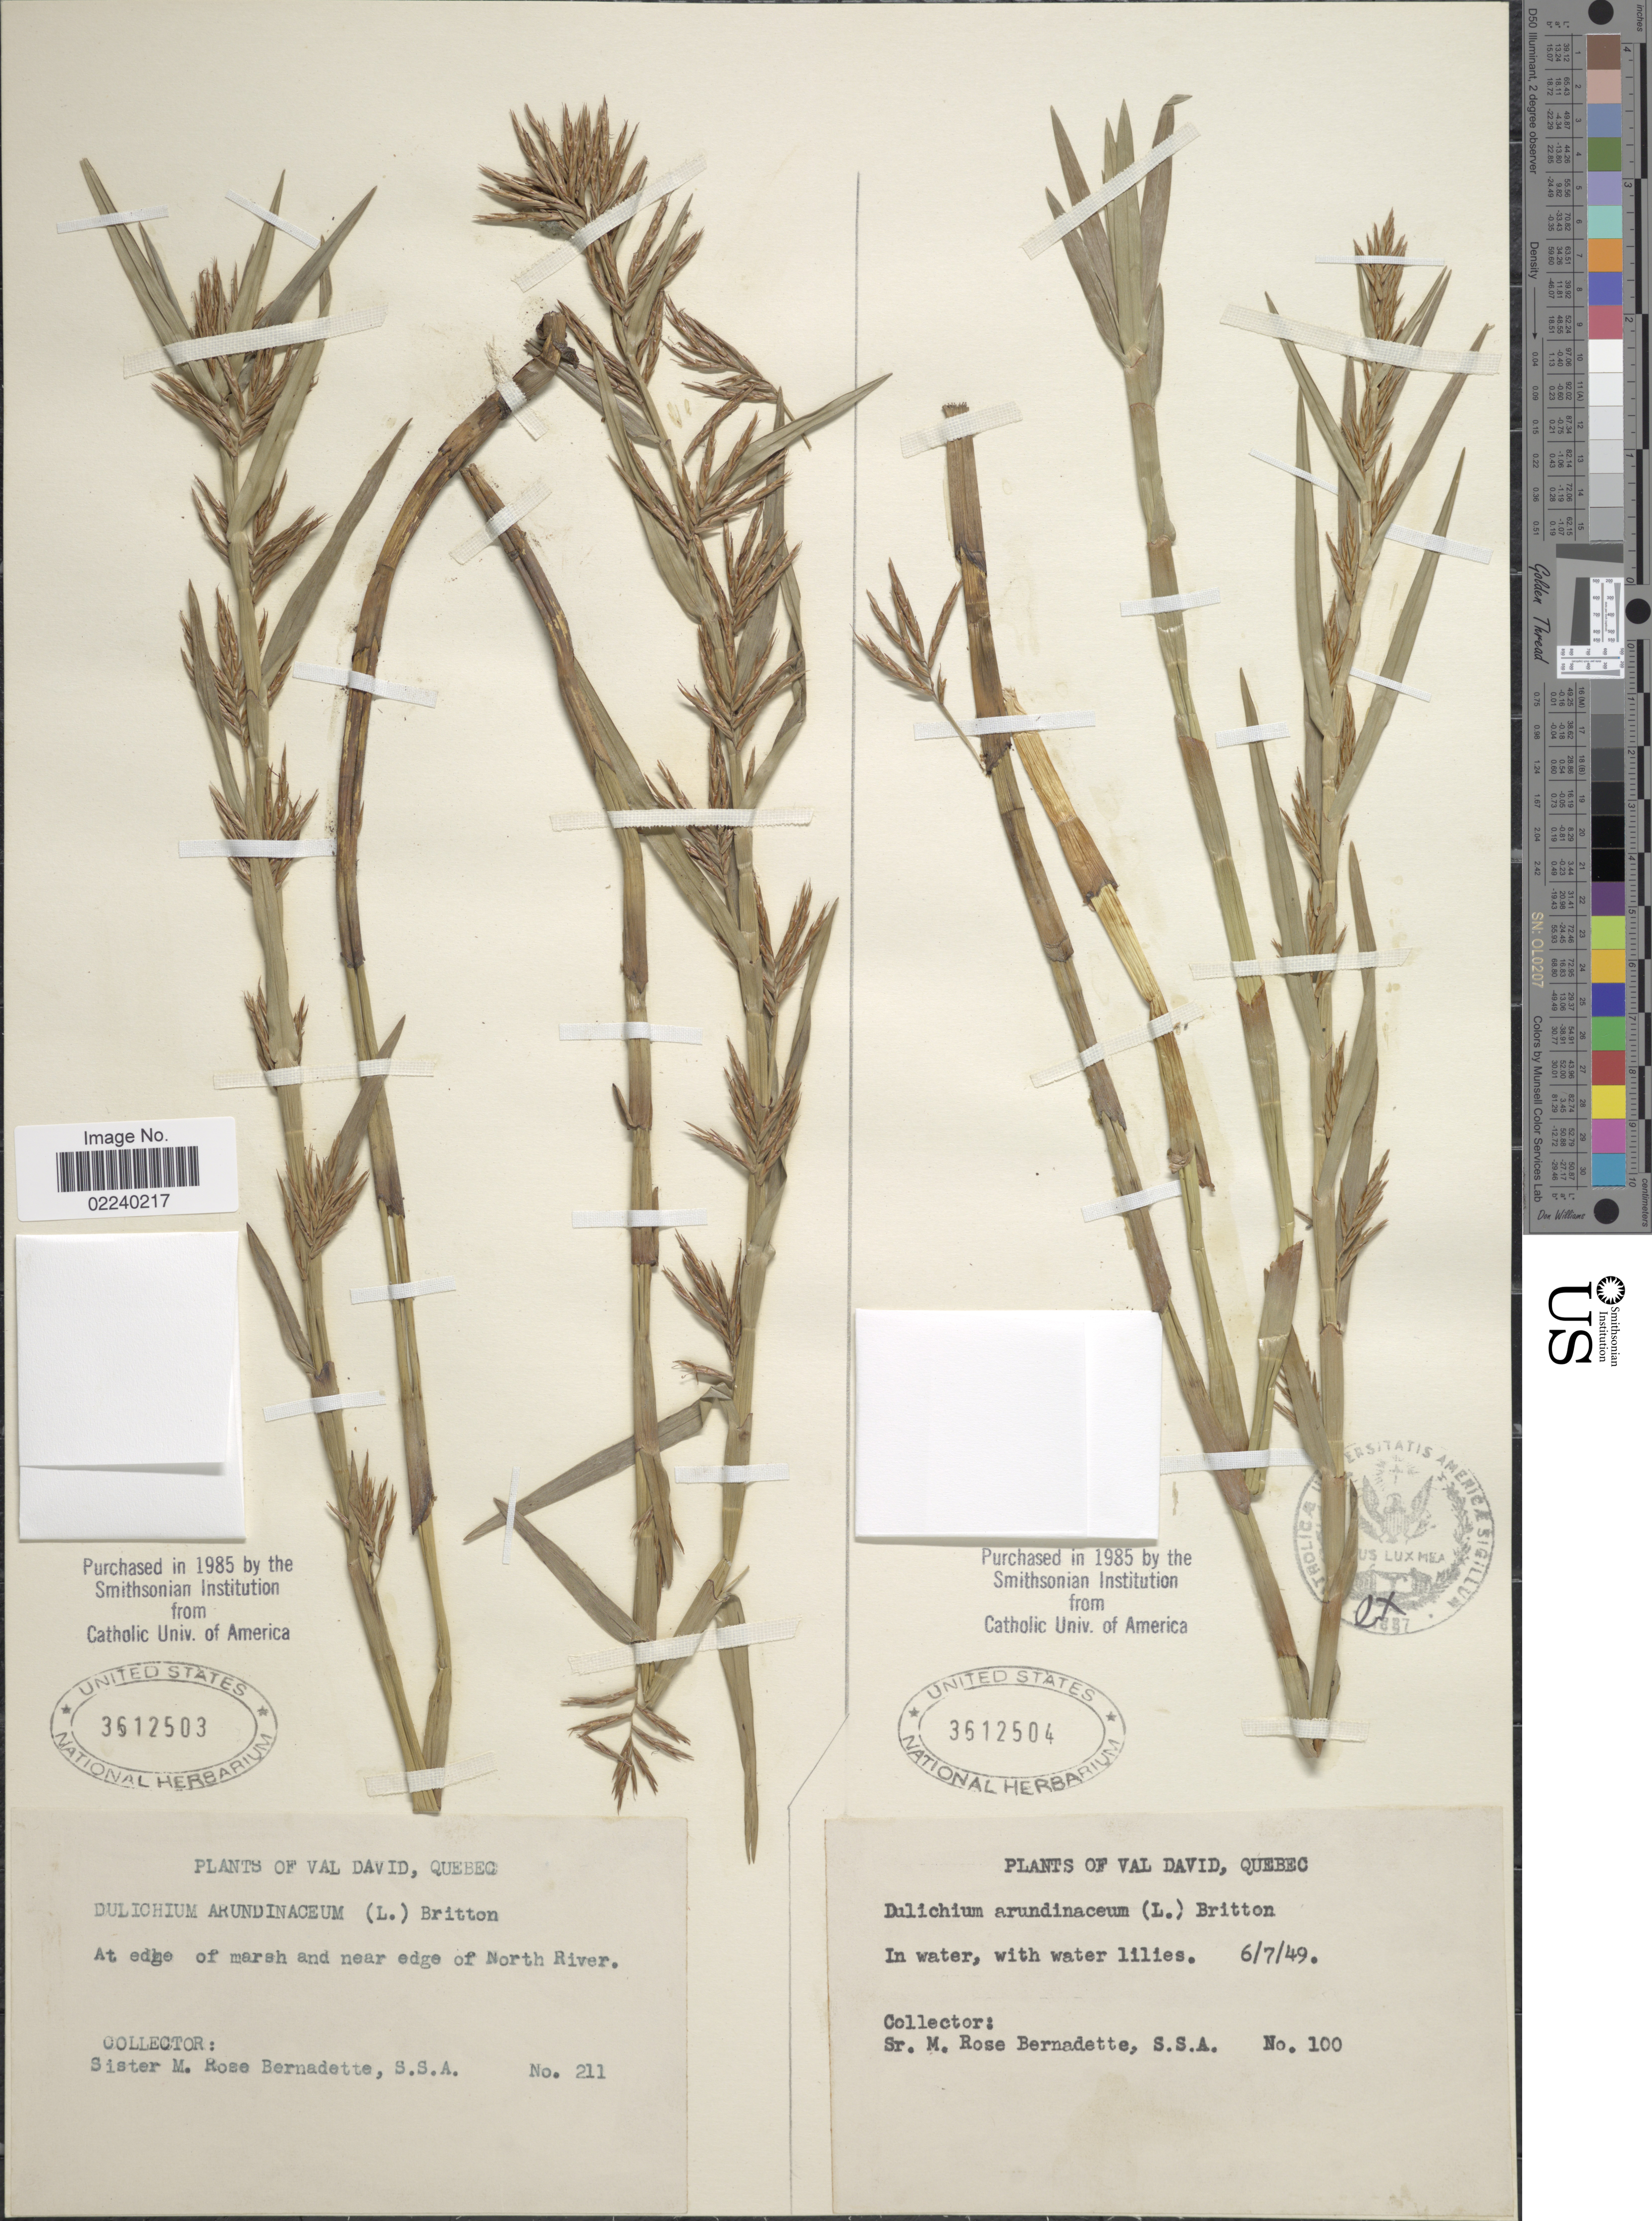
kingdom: Plantae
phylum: Tracheophyta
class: Liliopsida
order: Poales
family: Cyperaceae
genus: Dulichium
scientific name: Dulichium arundinaceum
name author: (L.) Britton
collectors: M. Bernadette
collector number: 211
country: Canada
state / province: Quebec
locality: Val David, at edge of marsh and near edge of North River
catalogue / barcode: US 3612503